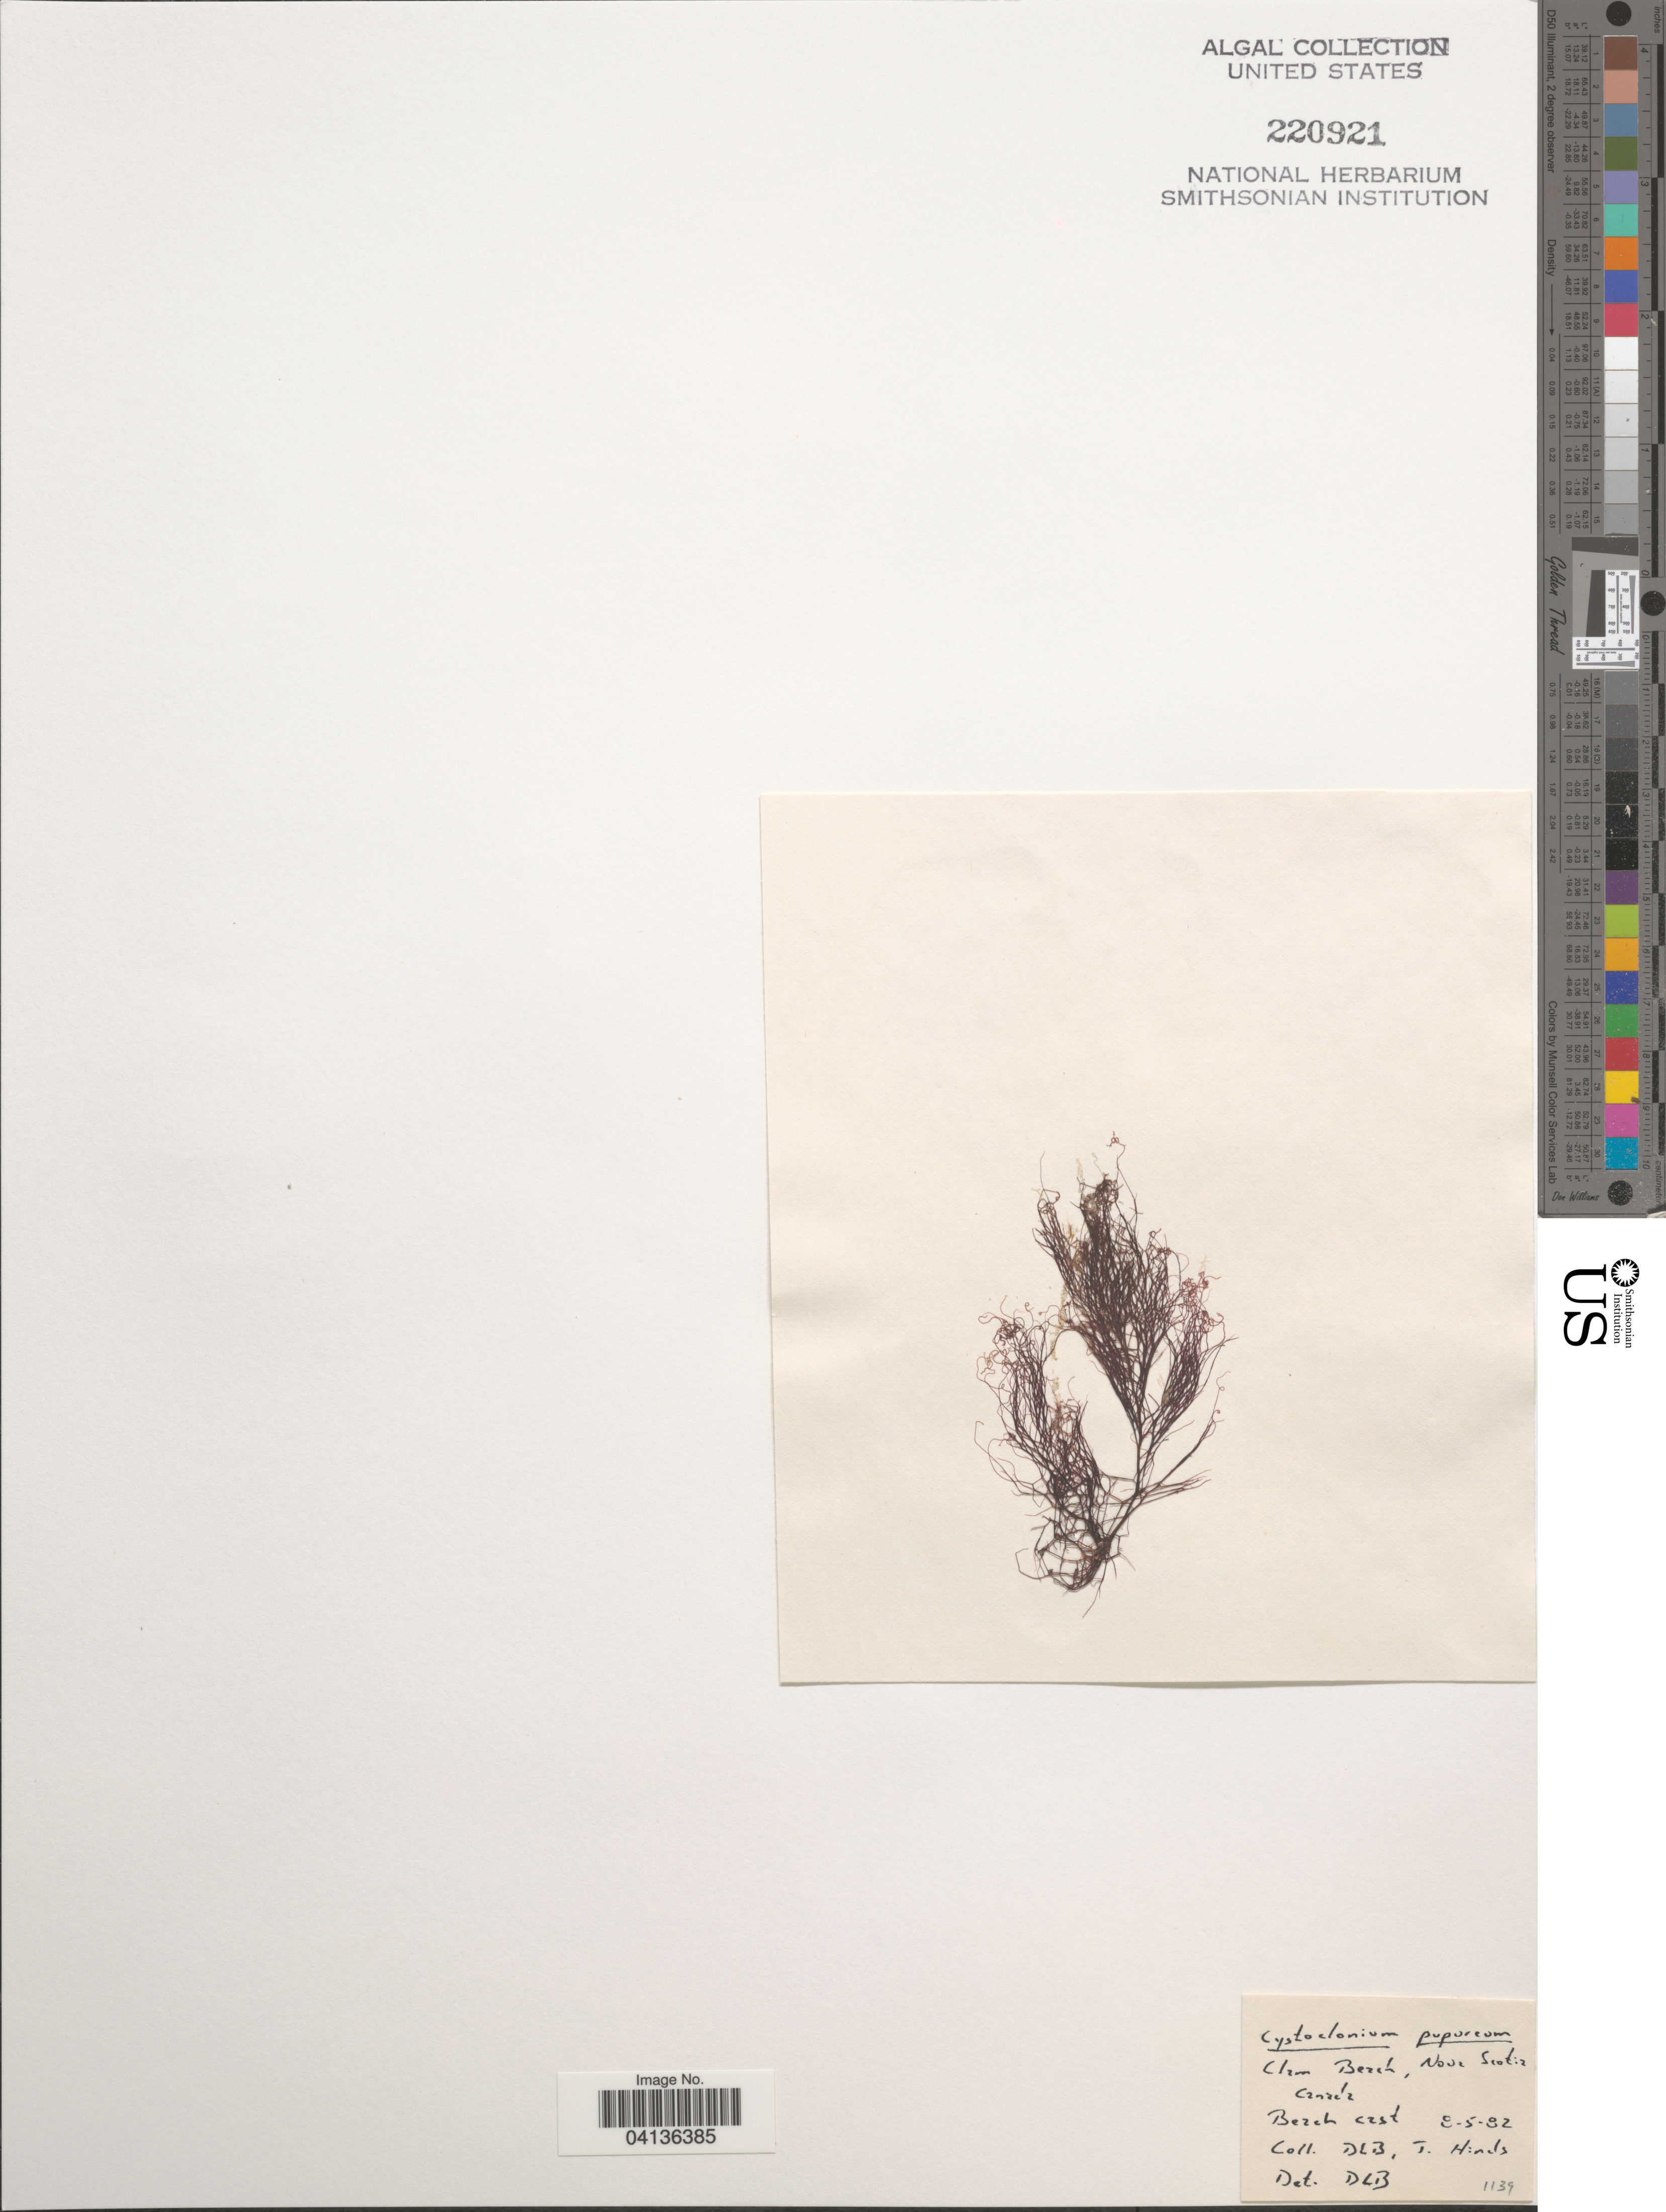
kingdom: Plantae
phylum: Rhodophyta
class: Florideophyceae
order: Gigartinales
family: Cystocloniaceae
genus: Cystoclonium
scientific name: Cystoclonium purpureum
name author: (Huds.) Batters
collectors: D. L. B. & T. E. Hinds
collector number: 1139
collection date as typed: Transcribed d/m/y: 8/5/82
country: Canada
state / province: Nova Scotia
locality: Cleam Beach, Beach cast.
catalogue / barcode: US 220921